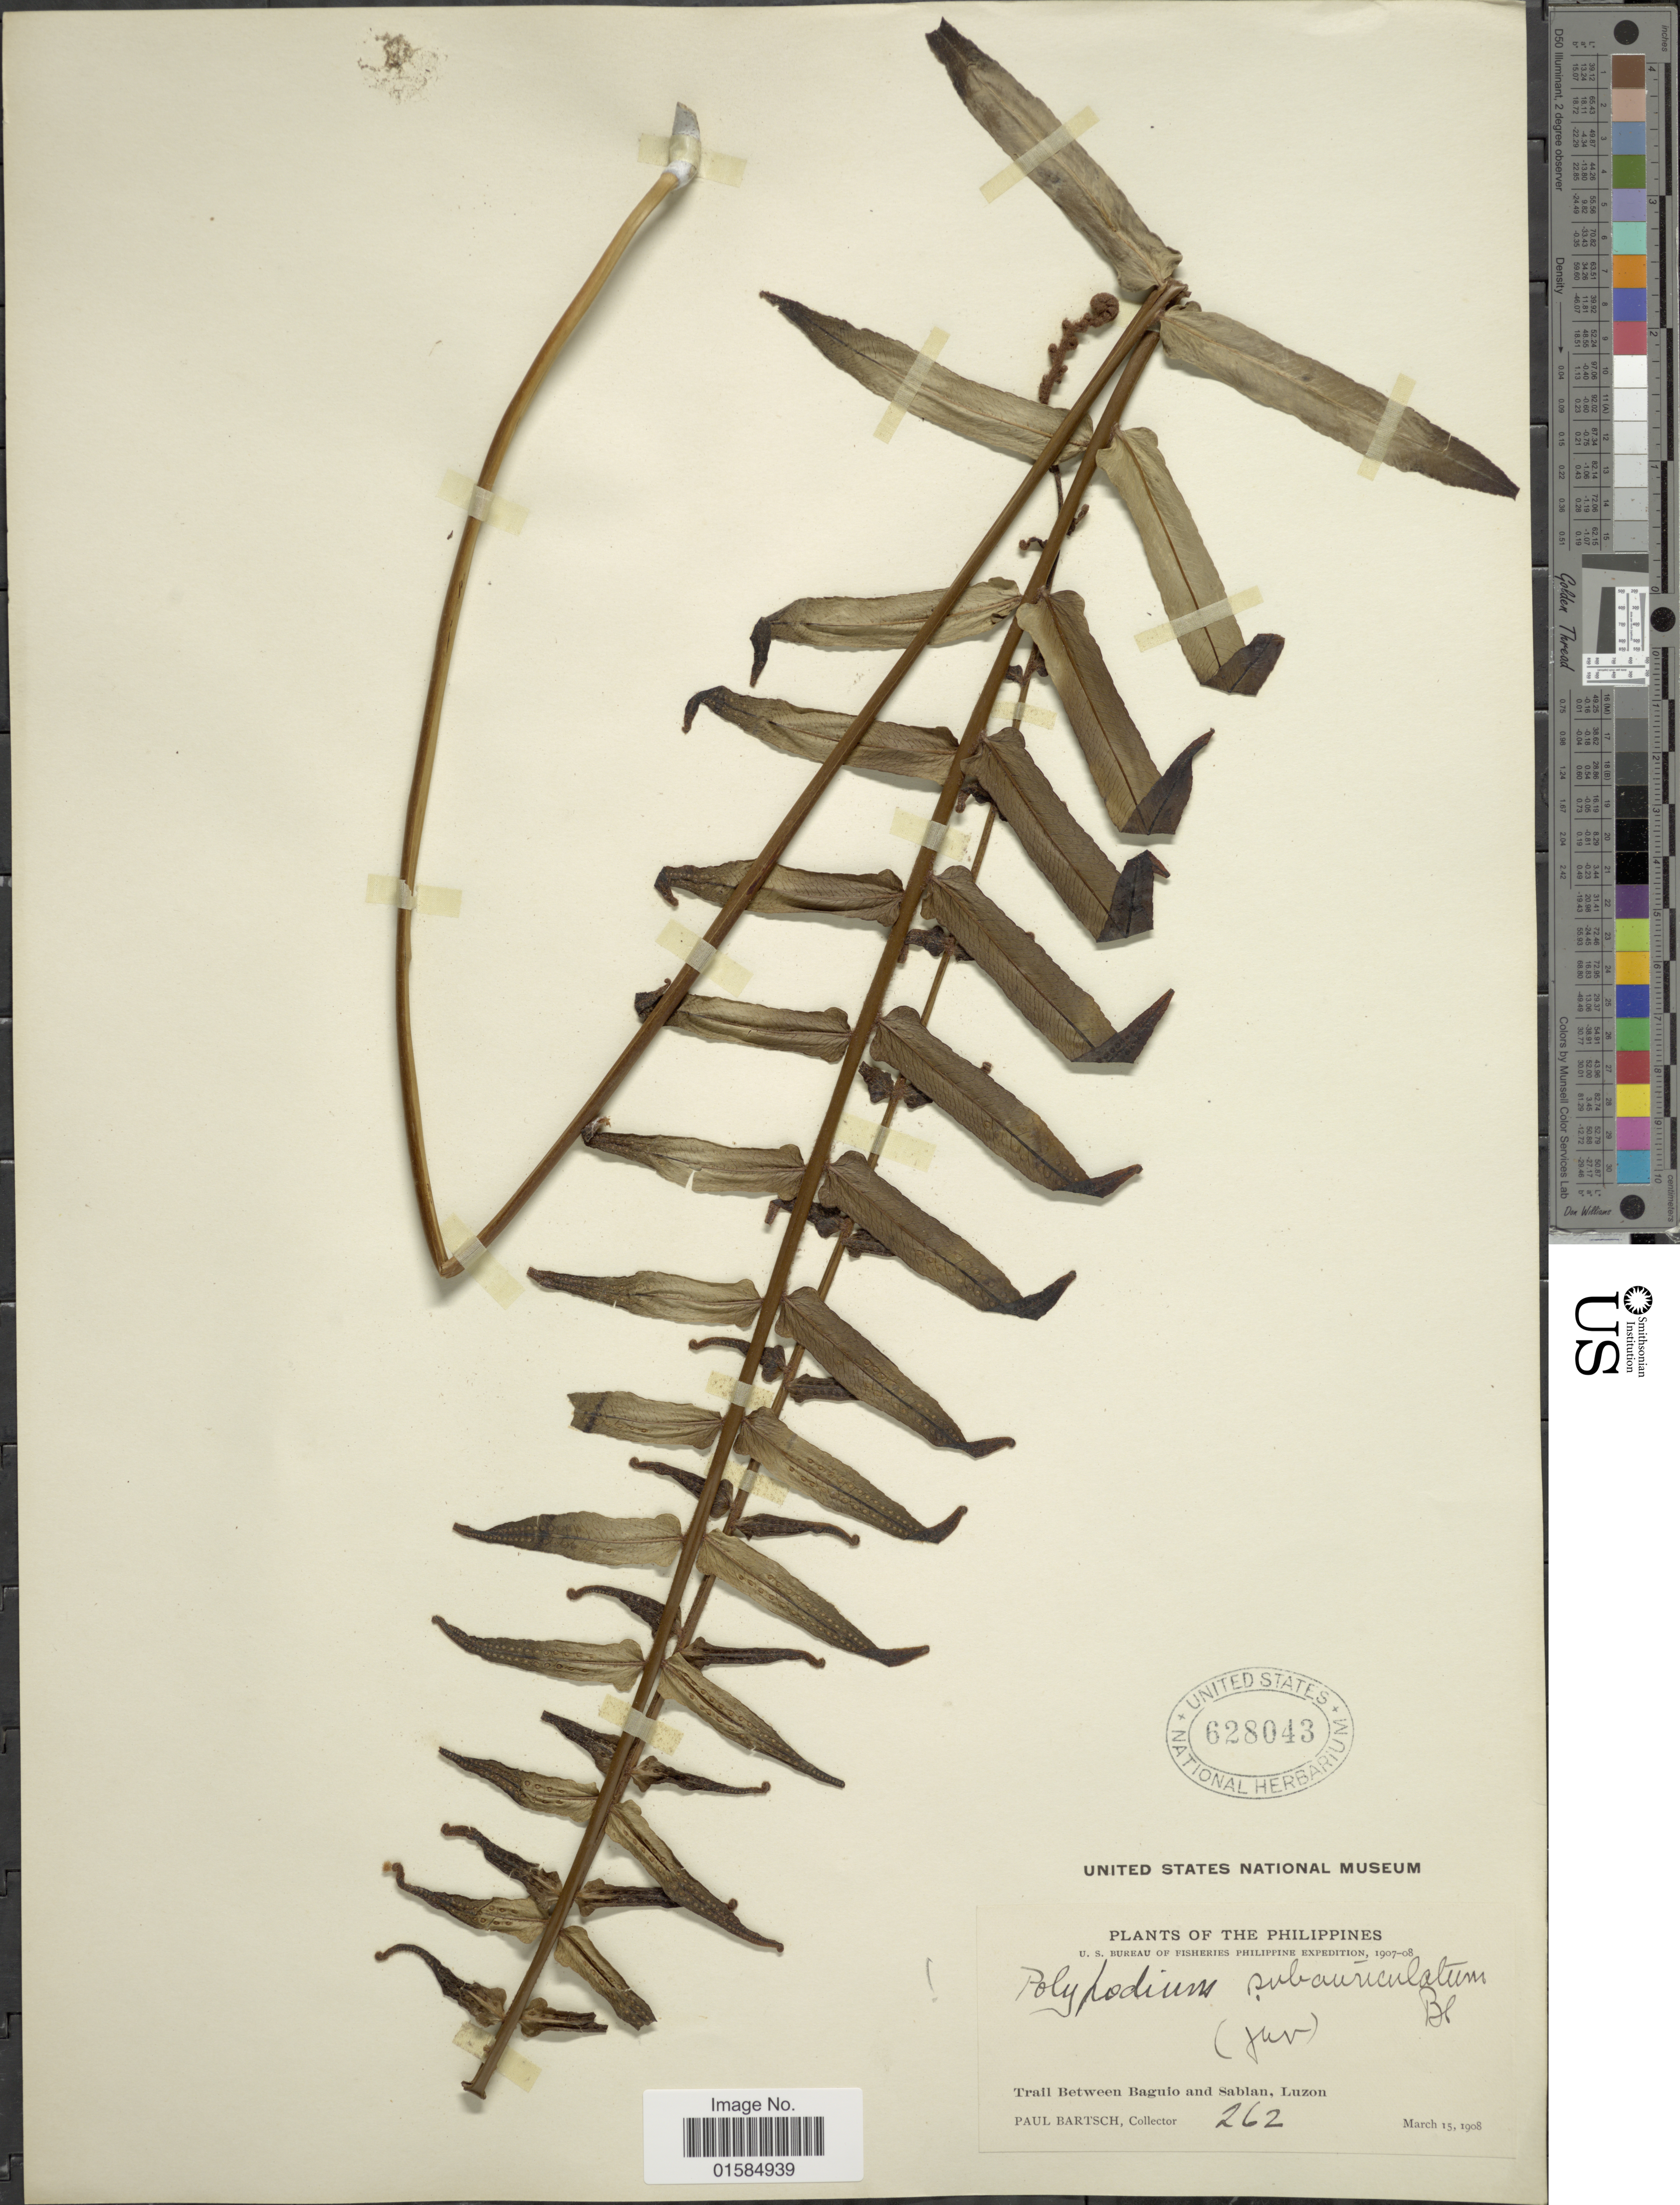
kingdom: Plantae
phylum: Tracheophyta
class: Polypodiopsida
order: Polypodiales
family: Polypodiaceae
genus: Goniophlebium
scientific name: Goniophlebium subauriculatum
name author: (Blume) C. Presl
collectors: P. Bartsch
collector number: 262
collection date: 1908-03-15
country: Philippines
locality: Trail between Baguio and Sablan, Luzon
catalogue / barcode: US 628043